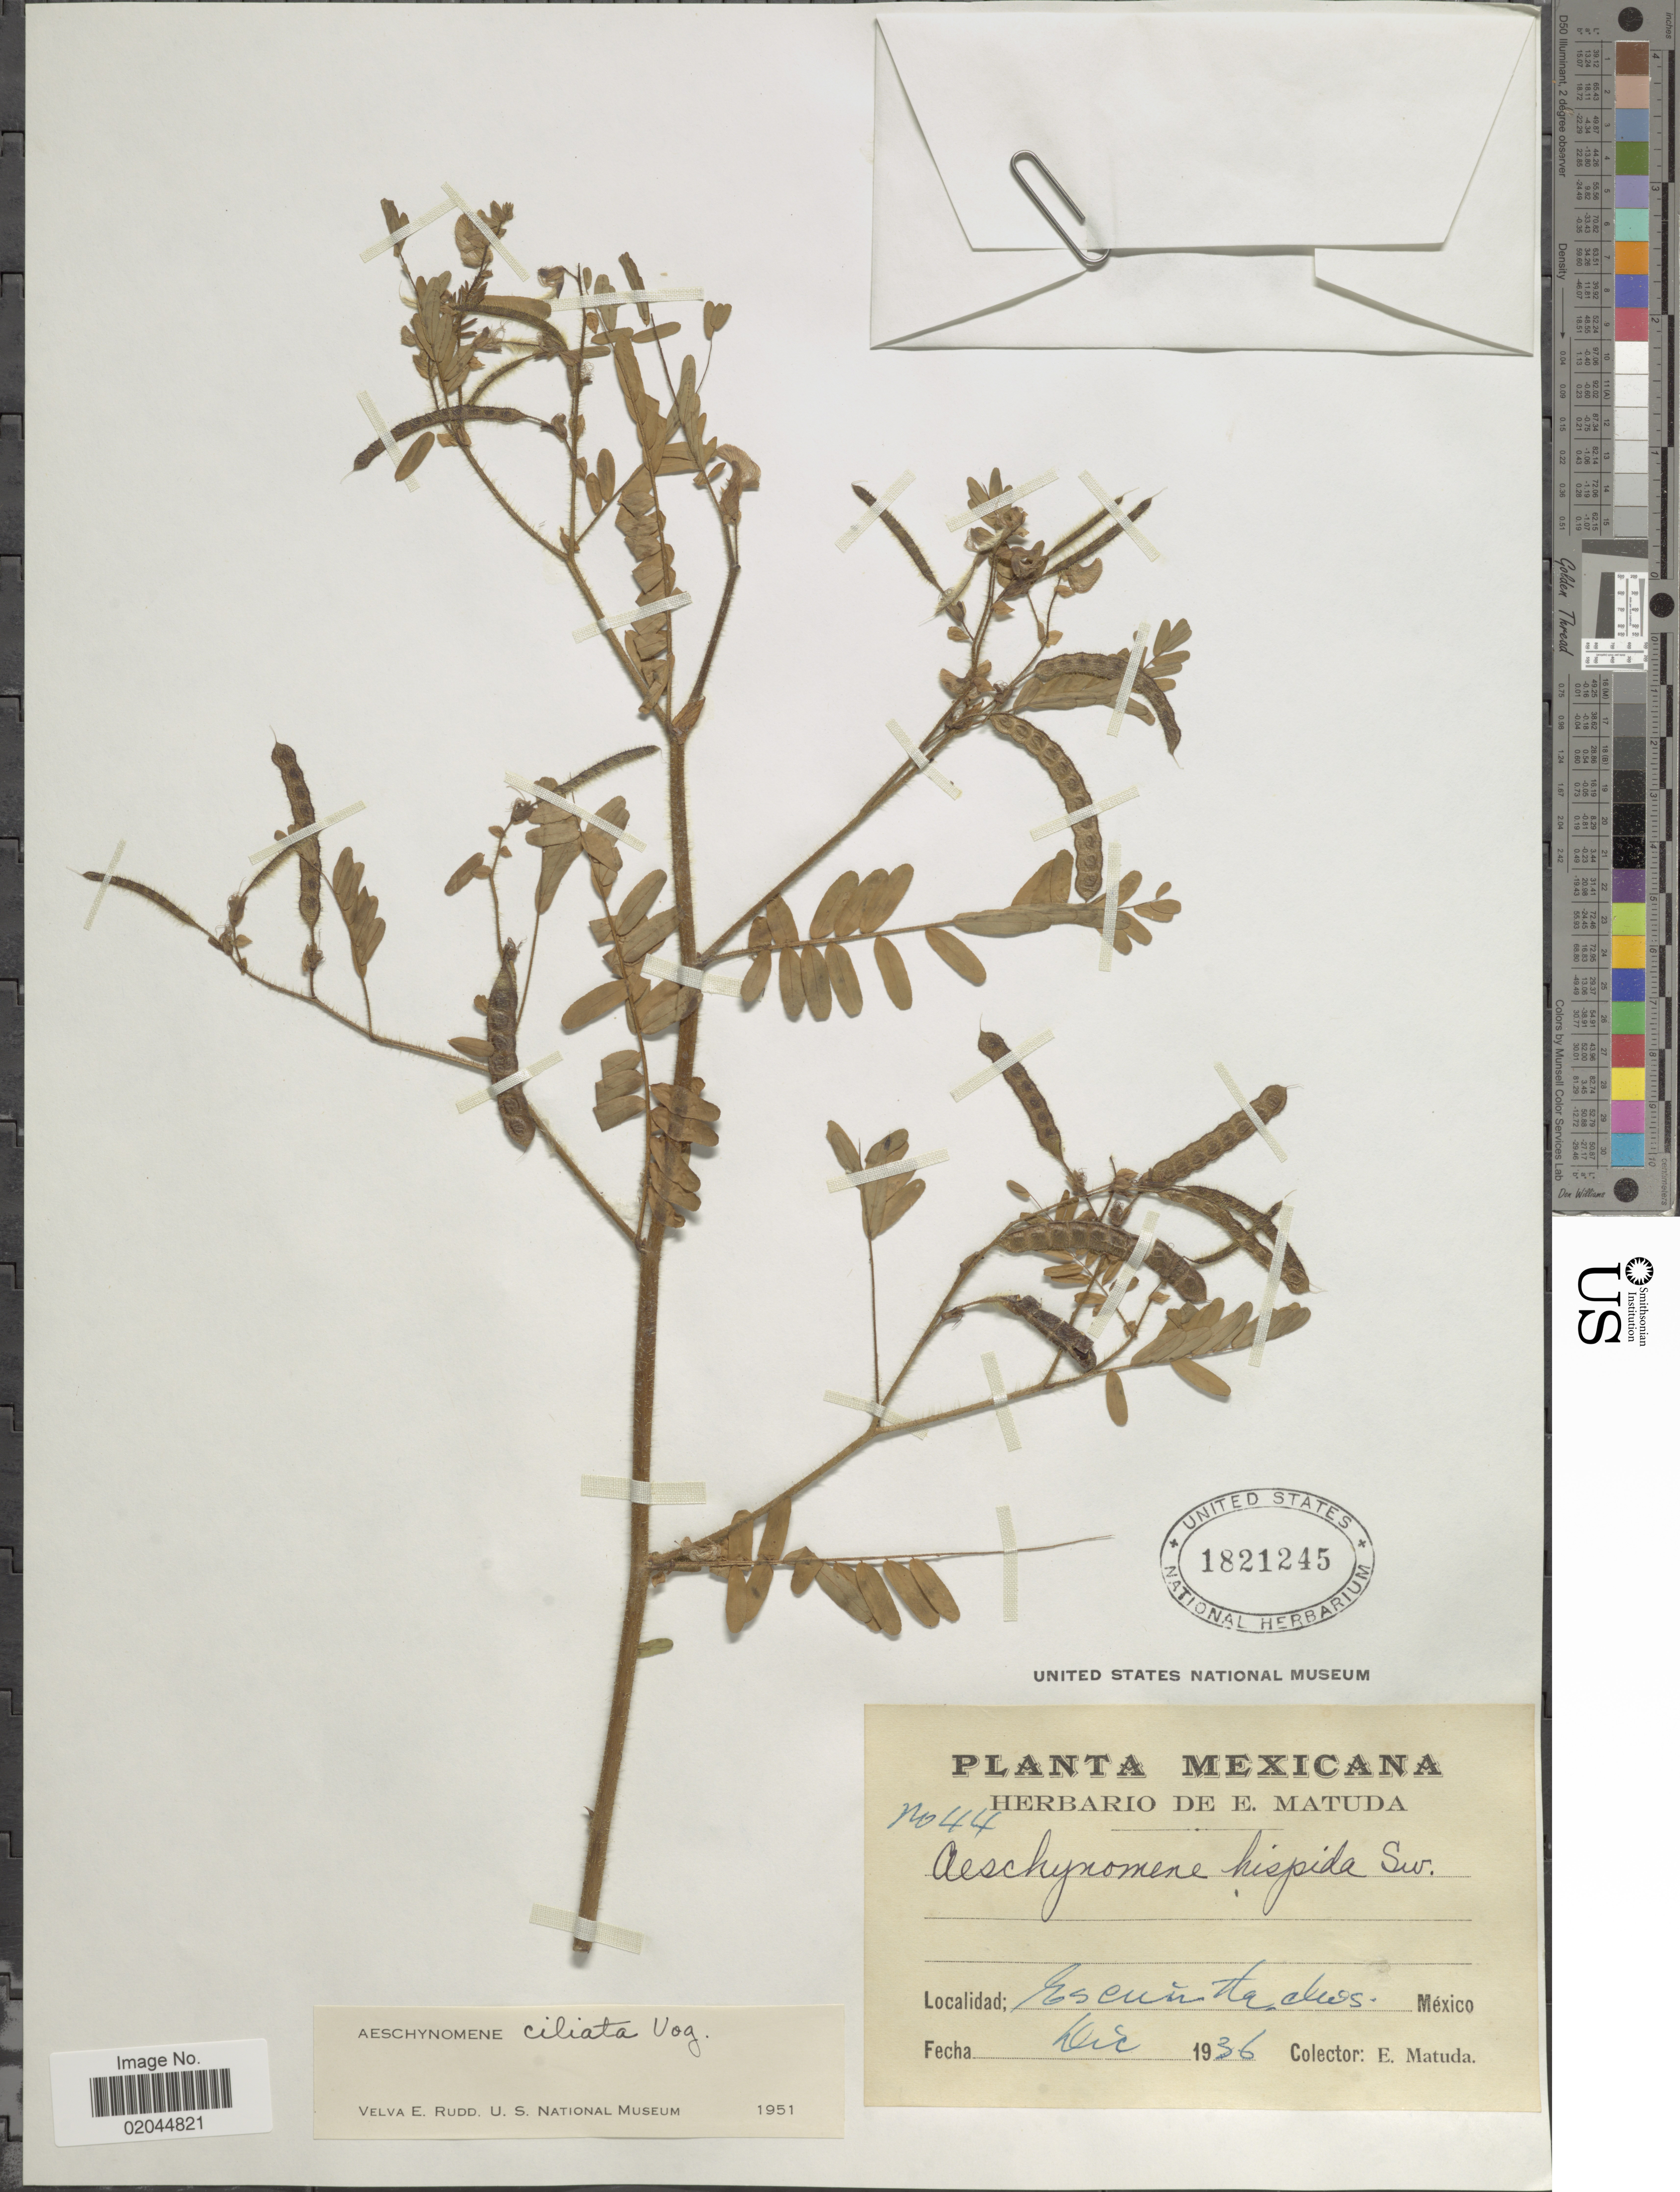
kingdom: Plantae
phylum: Tracheophyta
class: Magnoliopsida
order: Fabales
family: Fabaceae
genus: Aeschynomene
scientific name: Aeschynomene ciliata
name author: Vogel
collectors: E. Matuda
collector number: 44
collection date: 1936-12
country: Mexico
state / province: Chiapas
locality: Escuintla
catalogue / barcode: US 1821245